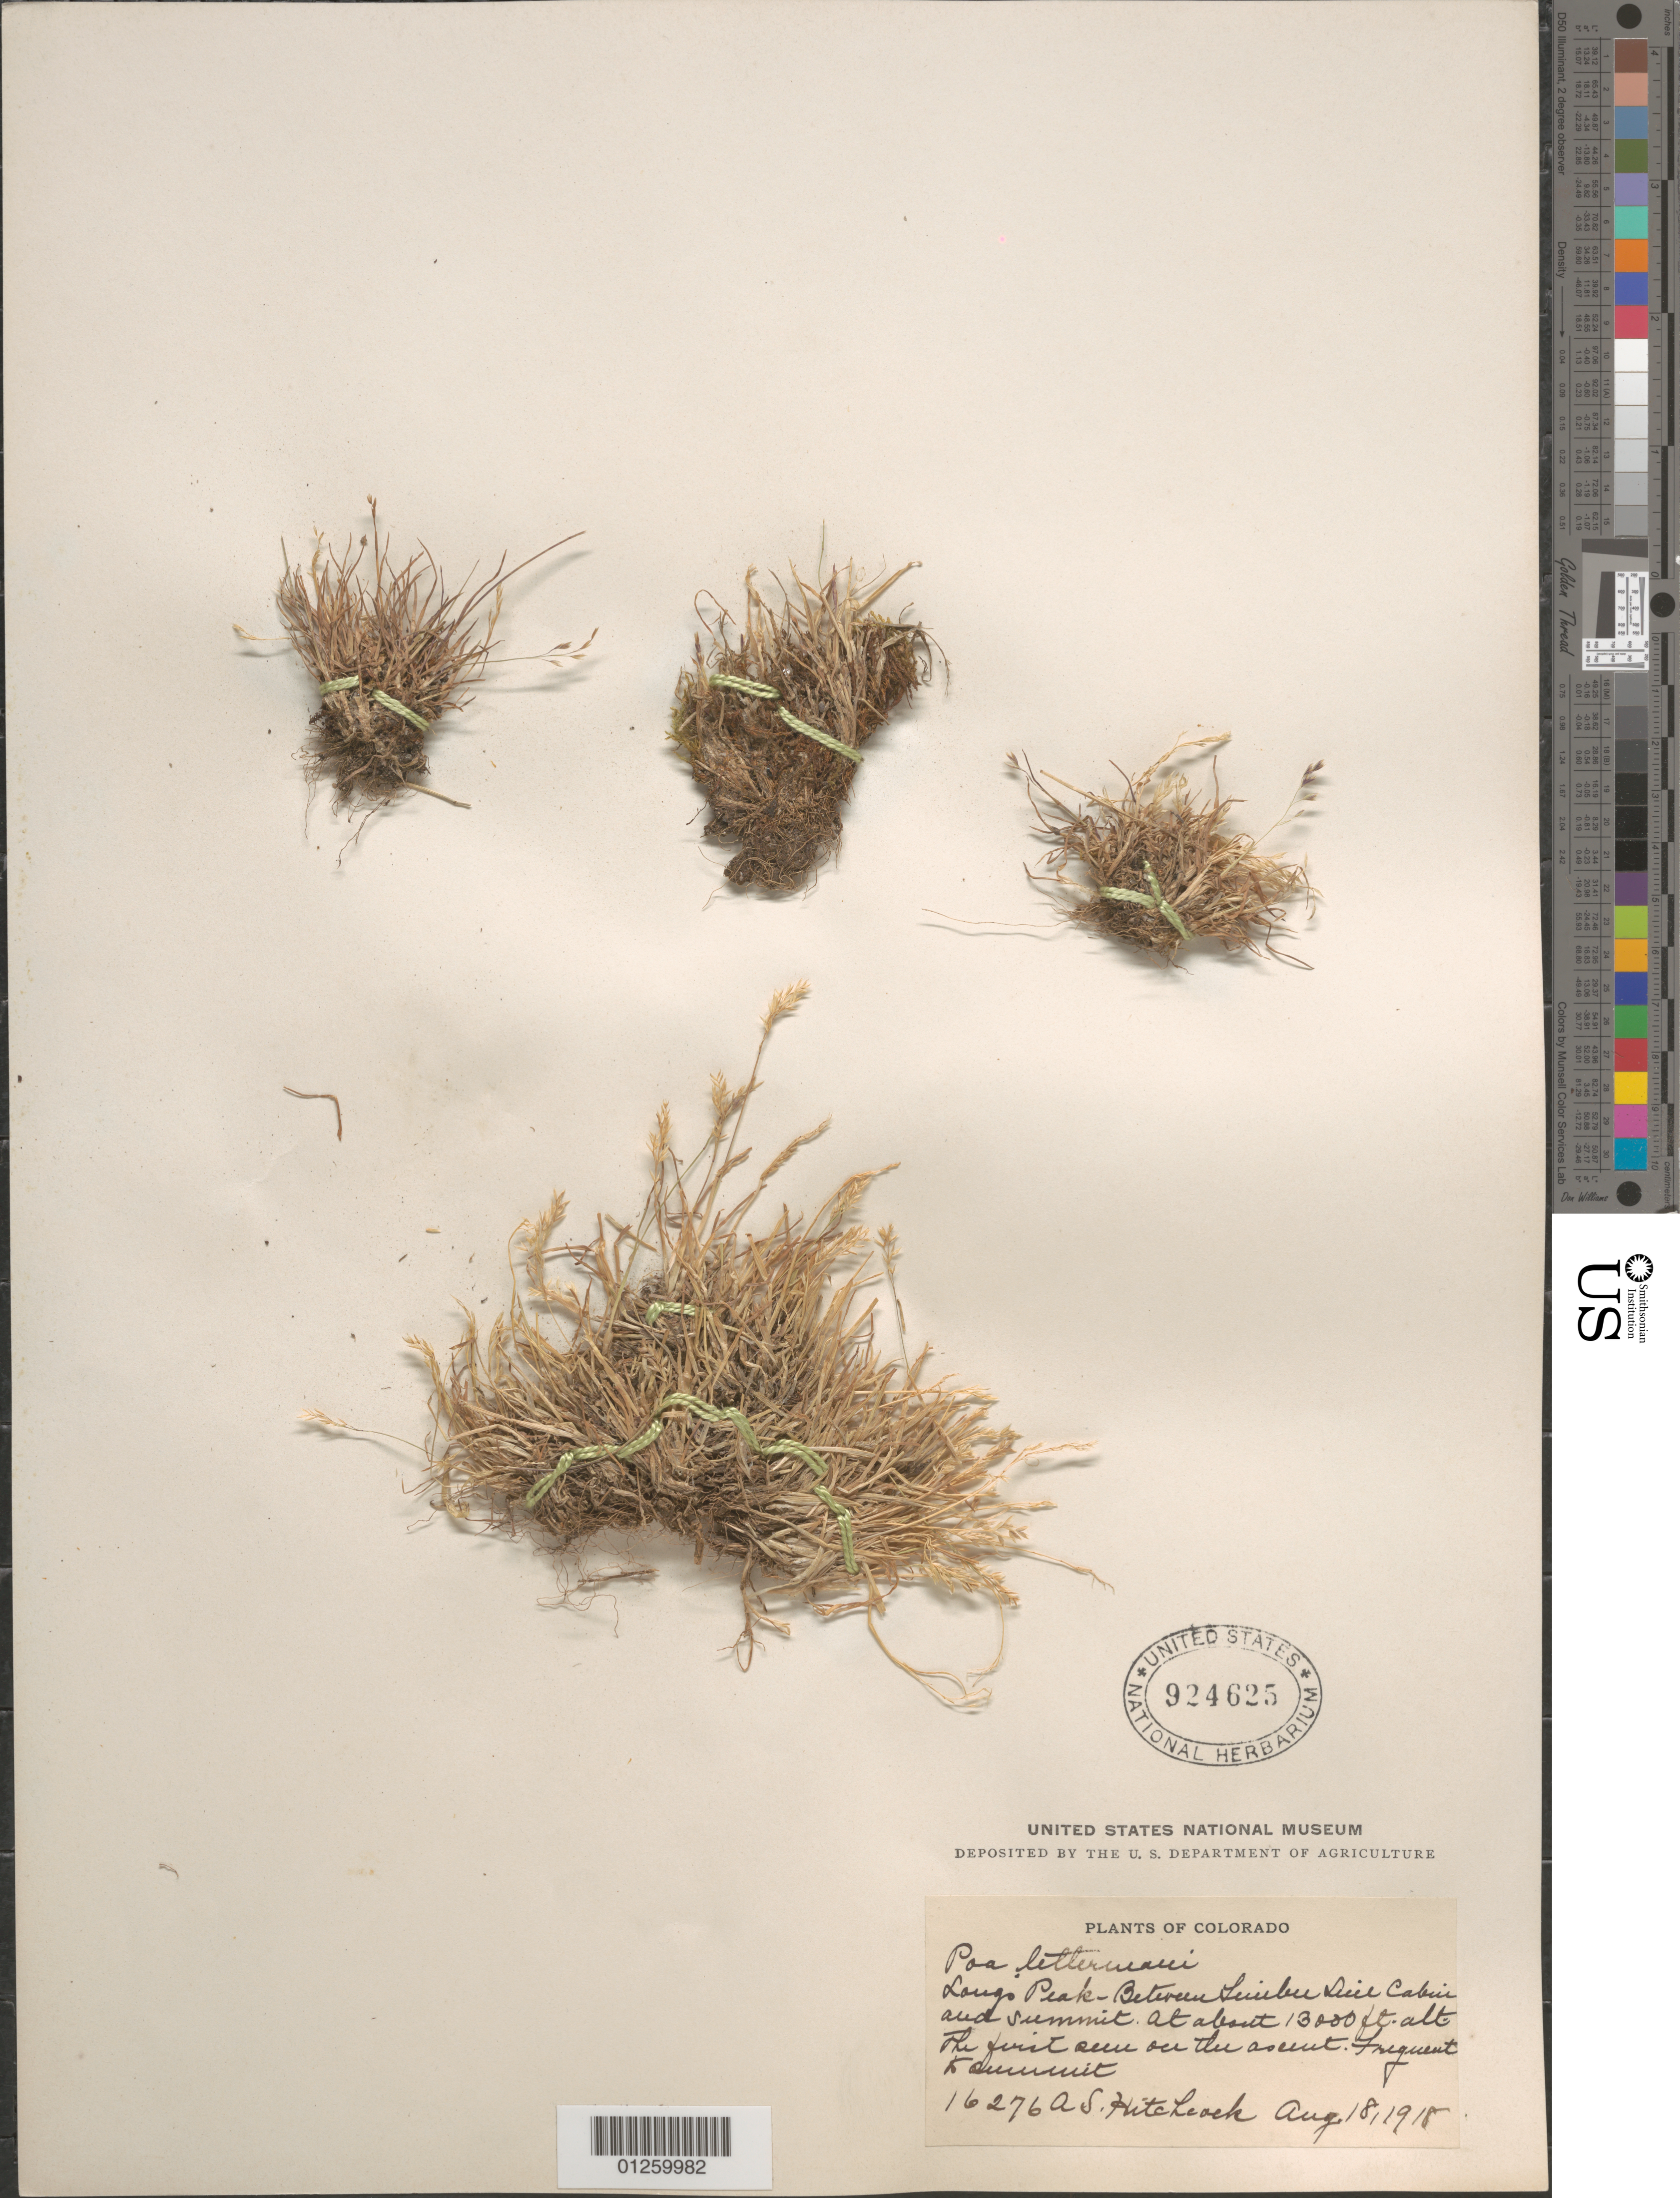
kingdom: Plantae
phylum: Tracheophyta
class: Liliopsida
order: Poales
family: Poaceae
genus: Poa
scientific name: Poa lettermanii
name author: Vasey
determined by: Soreng, Robert J., Research Associate (BOT), Smithsonian Institution - National Museum of Natural History (UNITED STATES)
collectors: A. S. Hitchcock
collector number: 16276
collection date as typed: Aug 18, 1918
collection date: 1918-08-18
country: United States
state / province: Colorado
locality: Longs Peak - Between Cabin and Summit. On the first seen of the ascent. Frequent at summit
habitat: on the first seen on the ascent. Frequent at summit.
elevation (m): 3962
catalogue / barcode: US 924625